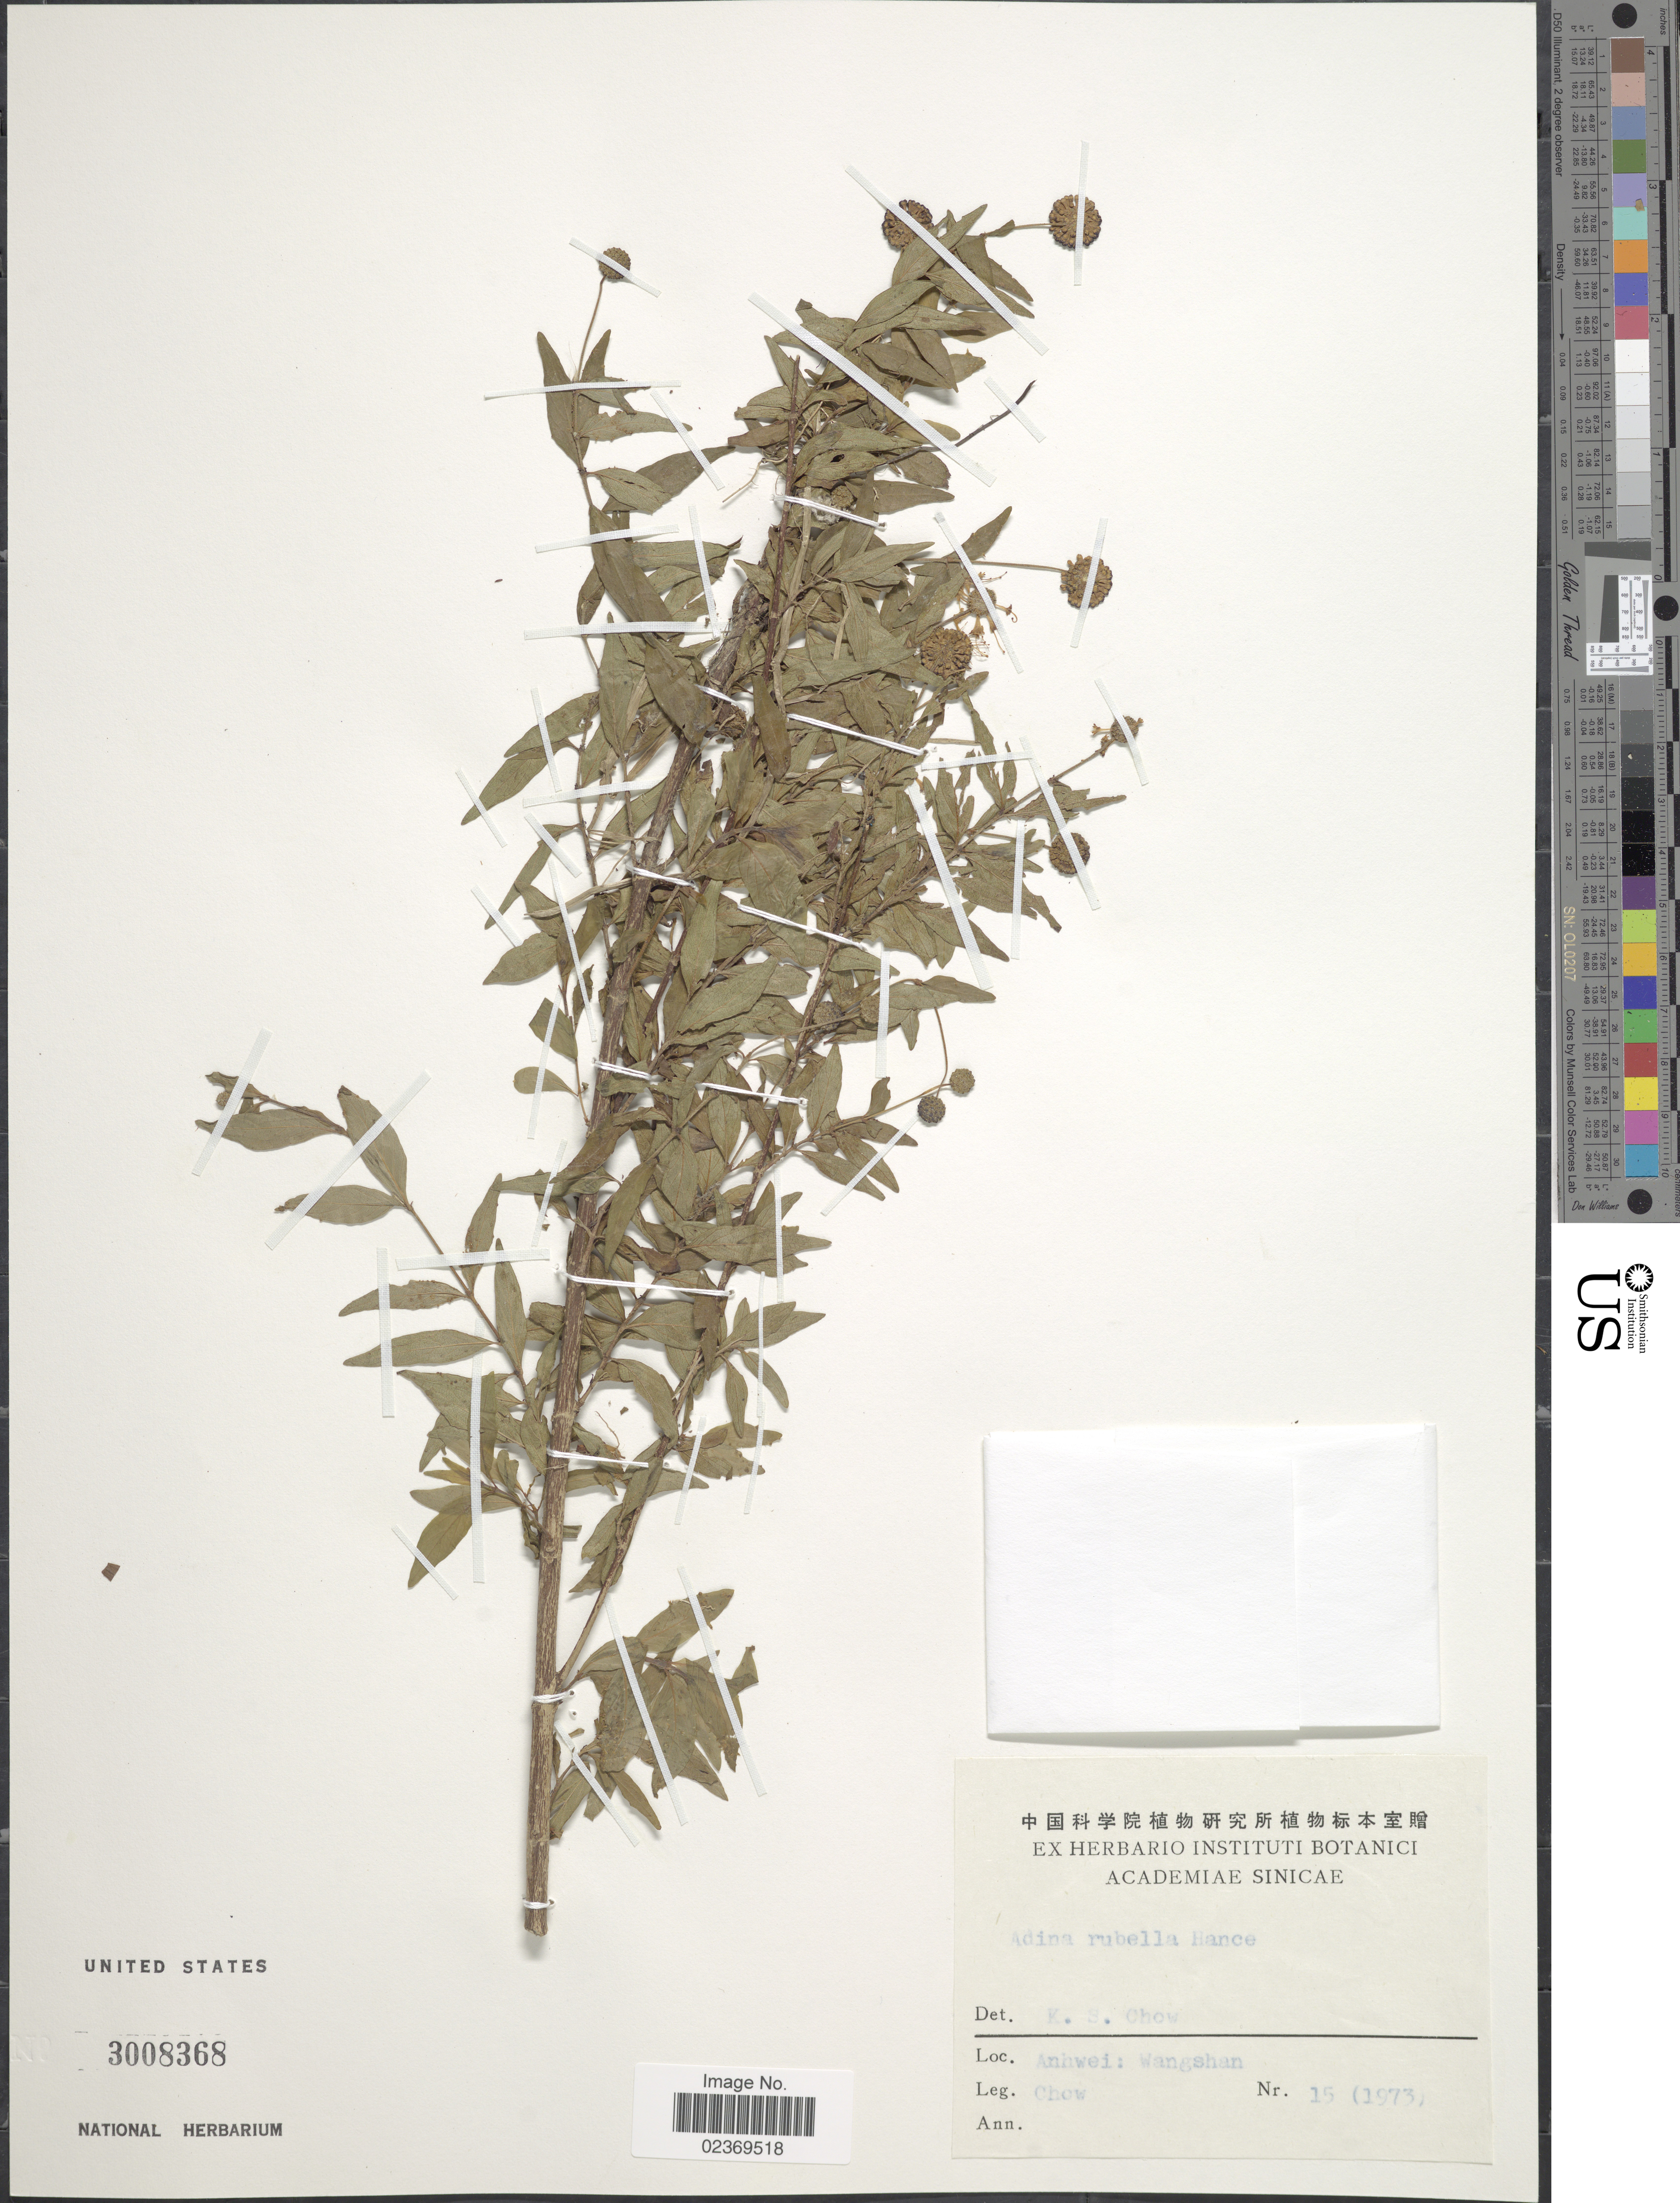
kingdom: Plantae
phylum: Tracheophyta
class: Magnoliopsida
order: Gentianales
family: Rubiaceae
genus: Adina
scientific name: Adina rubella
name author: Hance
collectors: Chow, --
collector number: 15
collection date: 1973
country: China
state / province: Anhui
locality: Anhwei: Wangshen.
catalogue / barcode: US 3008368